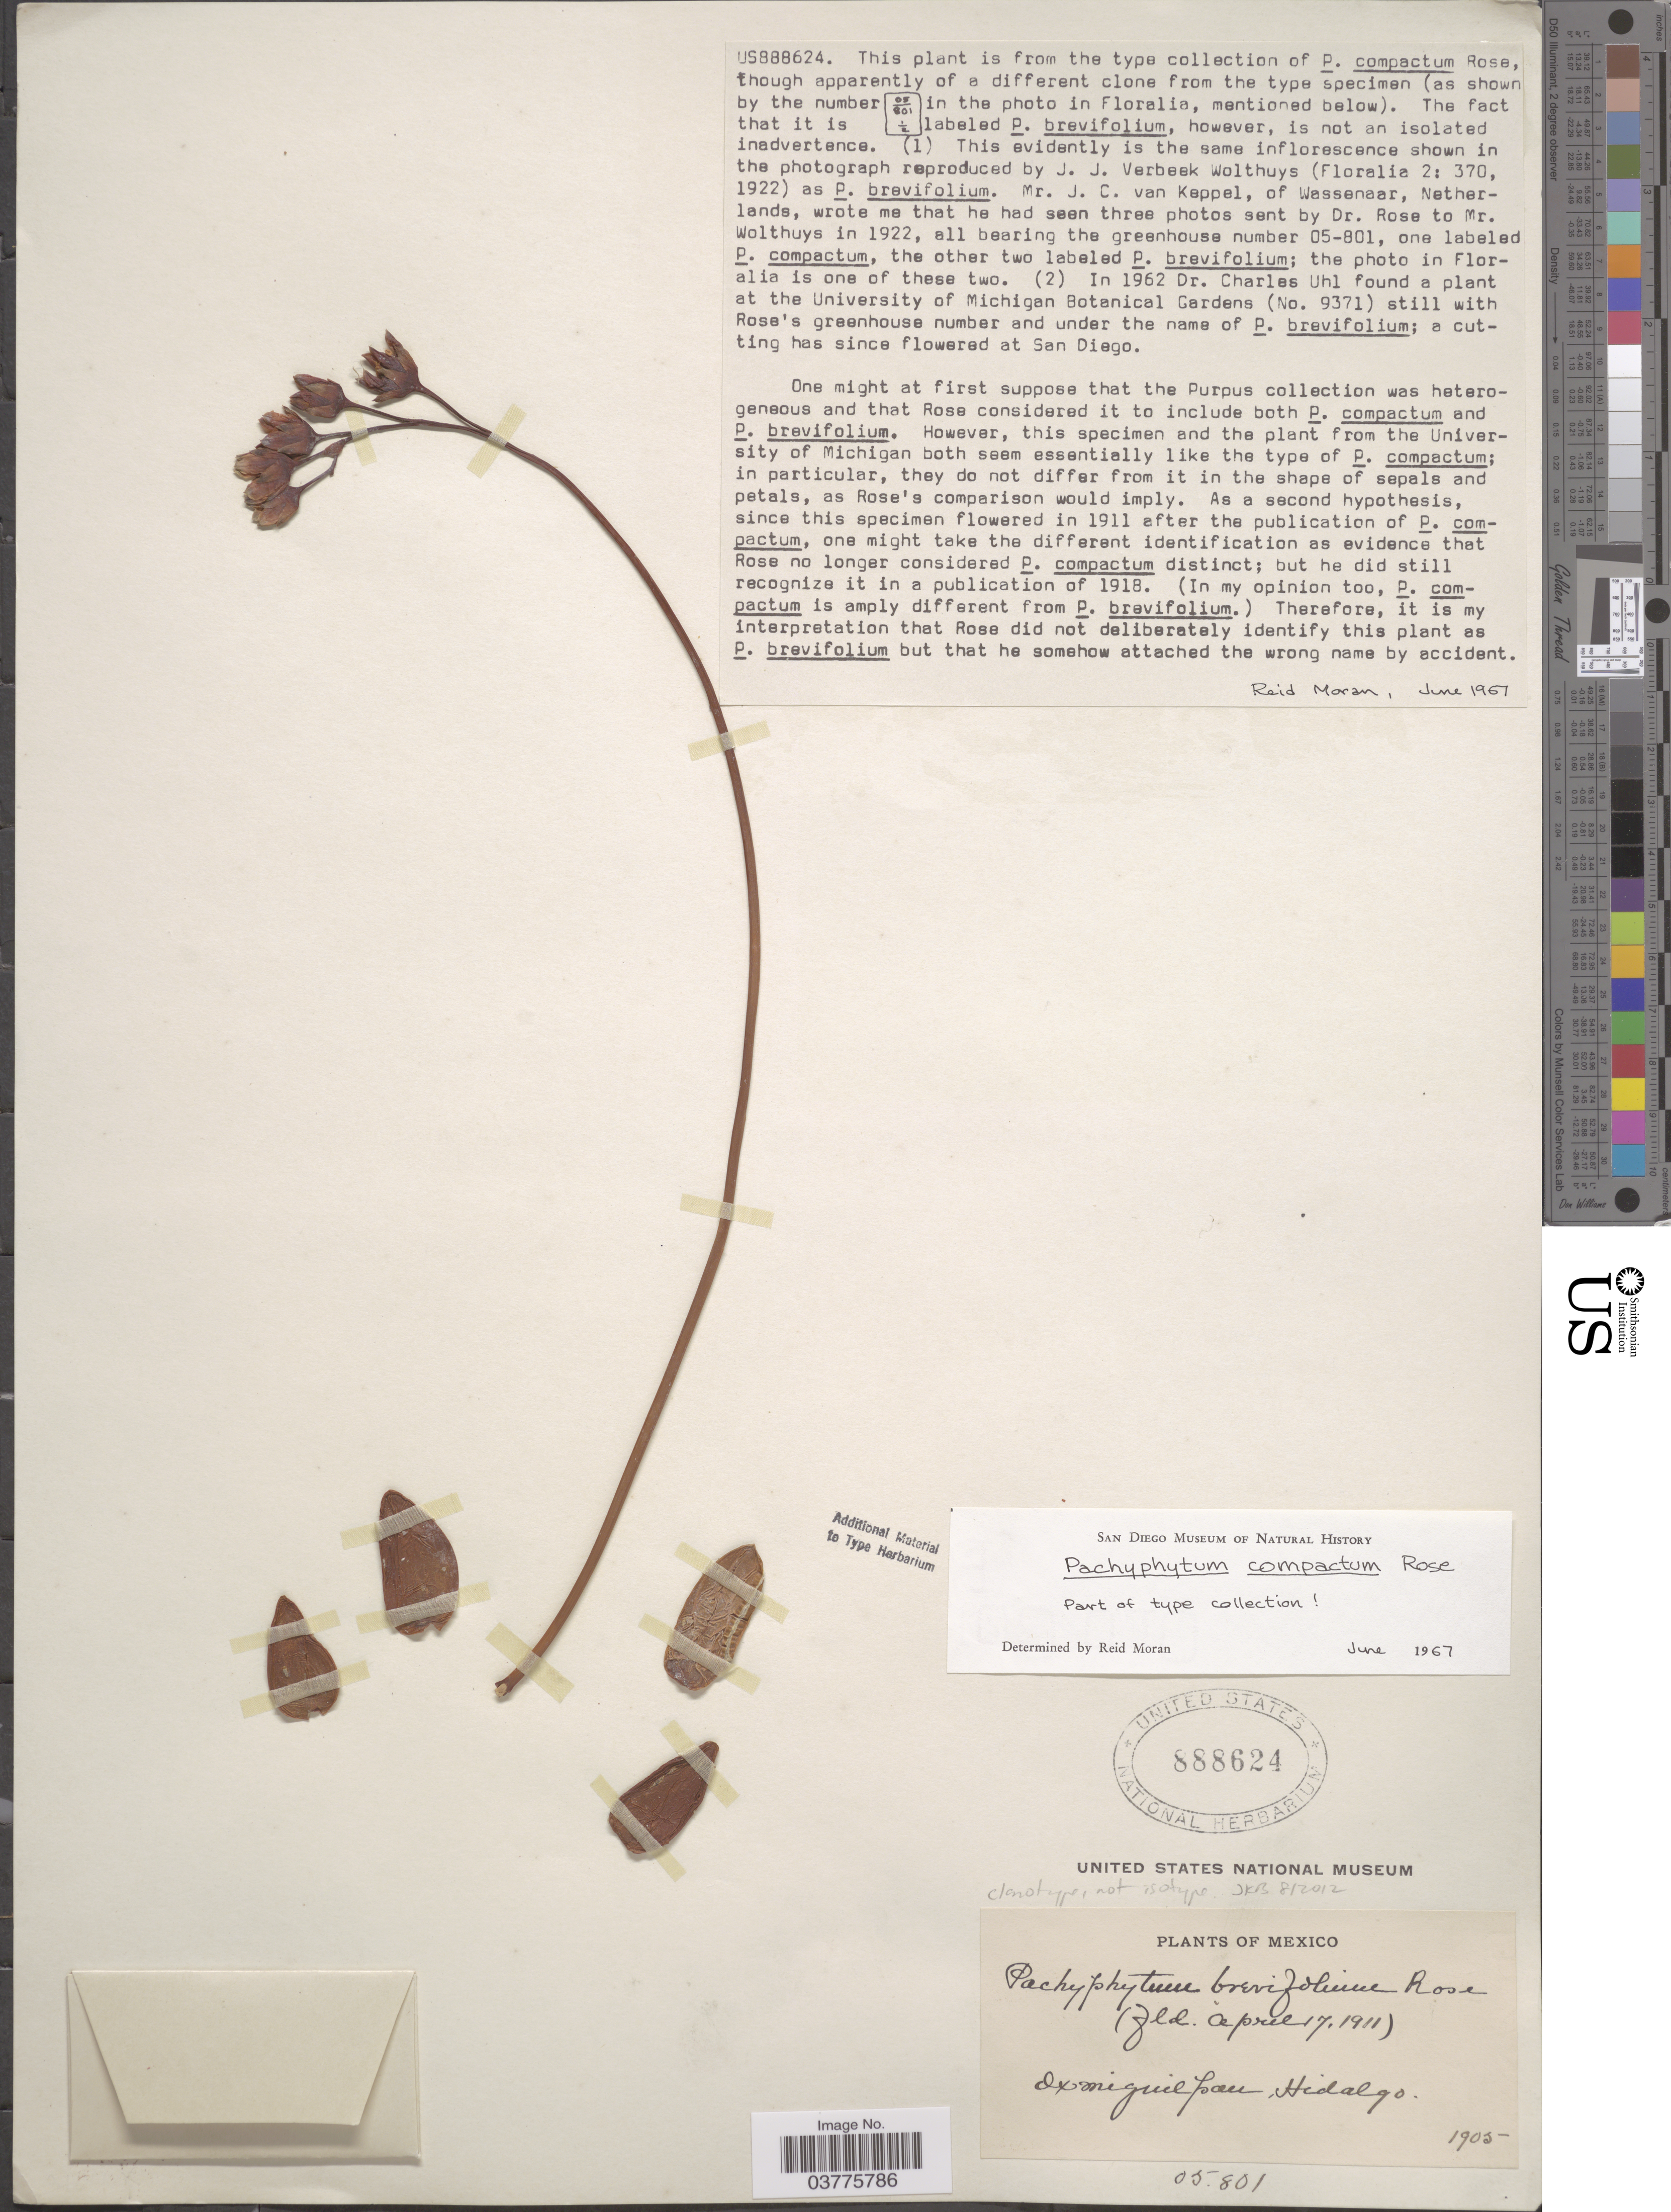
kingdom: Plantae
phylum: Tracheophyta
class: Magnoliopsida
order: Saxifragales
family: Crassulaceae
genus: Pachyphytum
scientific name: Pachyphytum compactum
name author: Rose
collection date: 1905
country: Mexico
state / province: Hidalgo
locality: Ixmiquilpan.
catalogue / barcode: US 888624